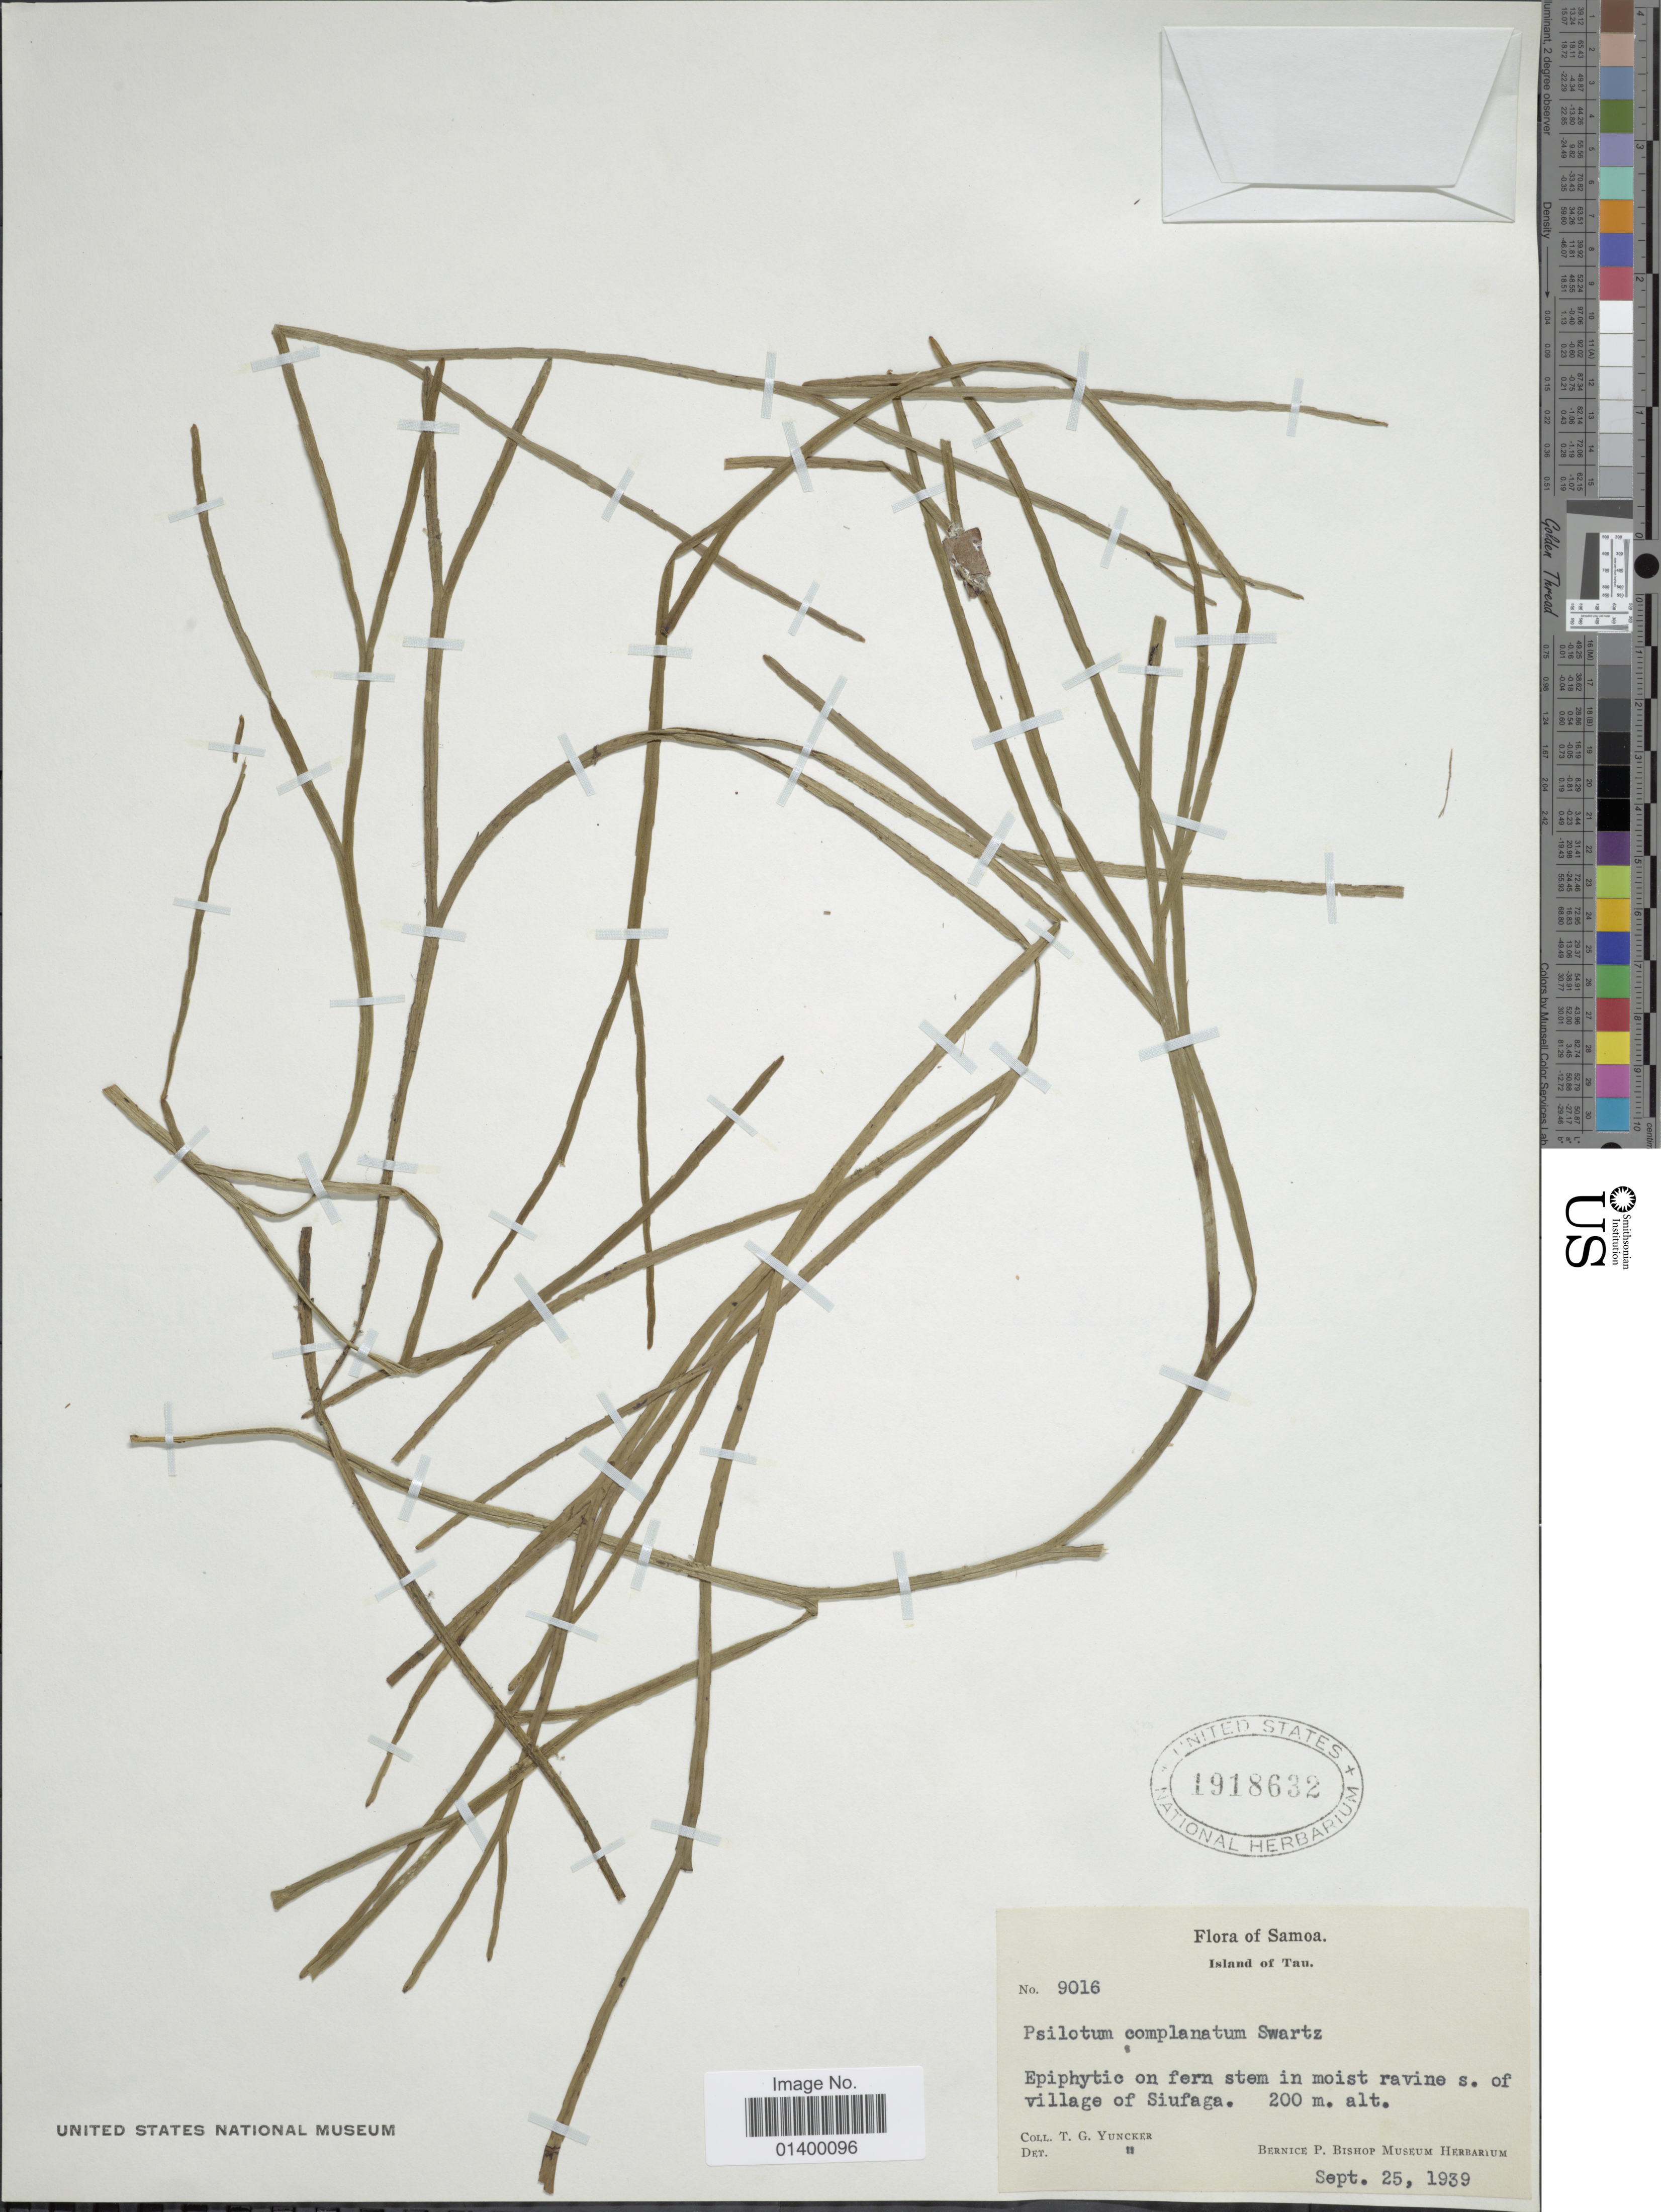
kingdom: Plantae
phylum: Tracheophyta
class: Polypodiopsida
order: Psilotales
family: Psilotaceae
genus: Psilotum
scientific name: Psilotum complanatum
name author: Sw.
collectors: T. G. Yuncker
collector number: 9016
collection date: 1939-09-25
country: Samoa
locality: Samoa, in moist ravine S. of village of Siufaga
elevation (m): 200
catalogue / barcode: US 1918632